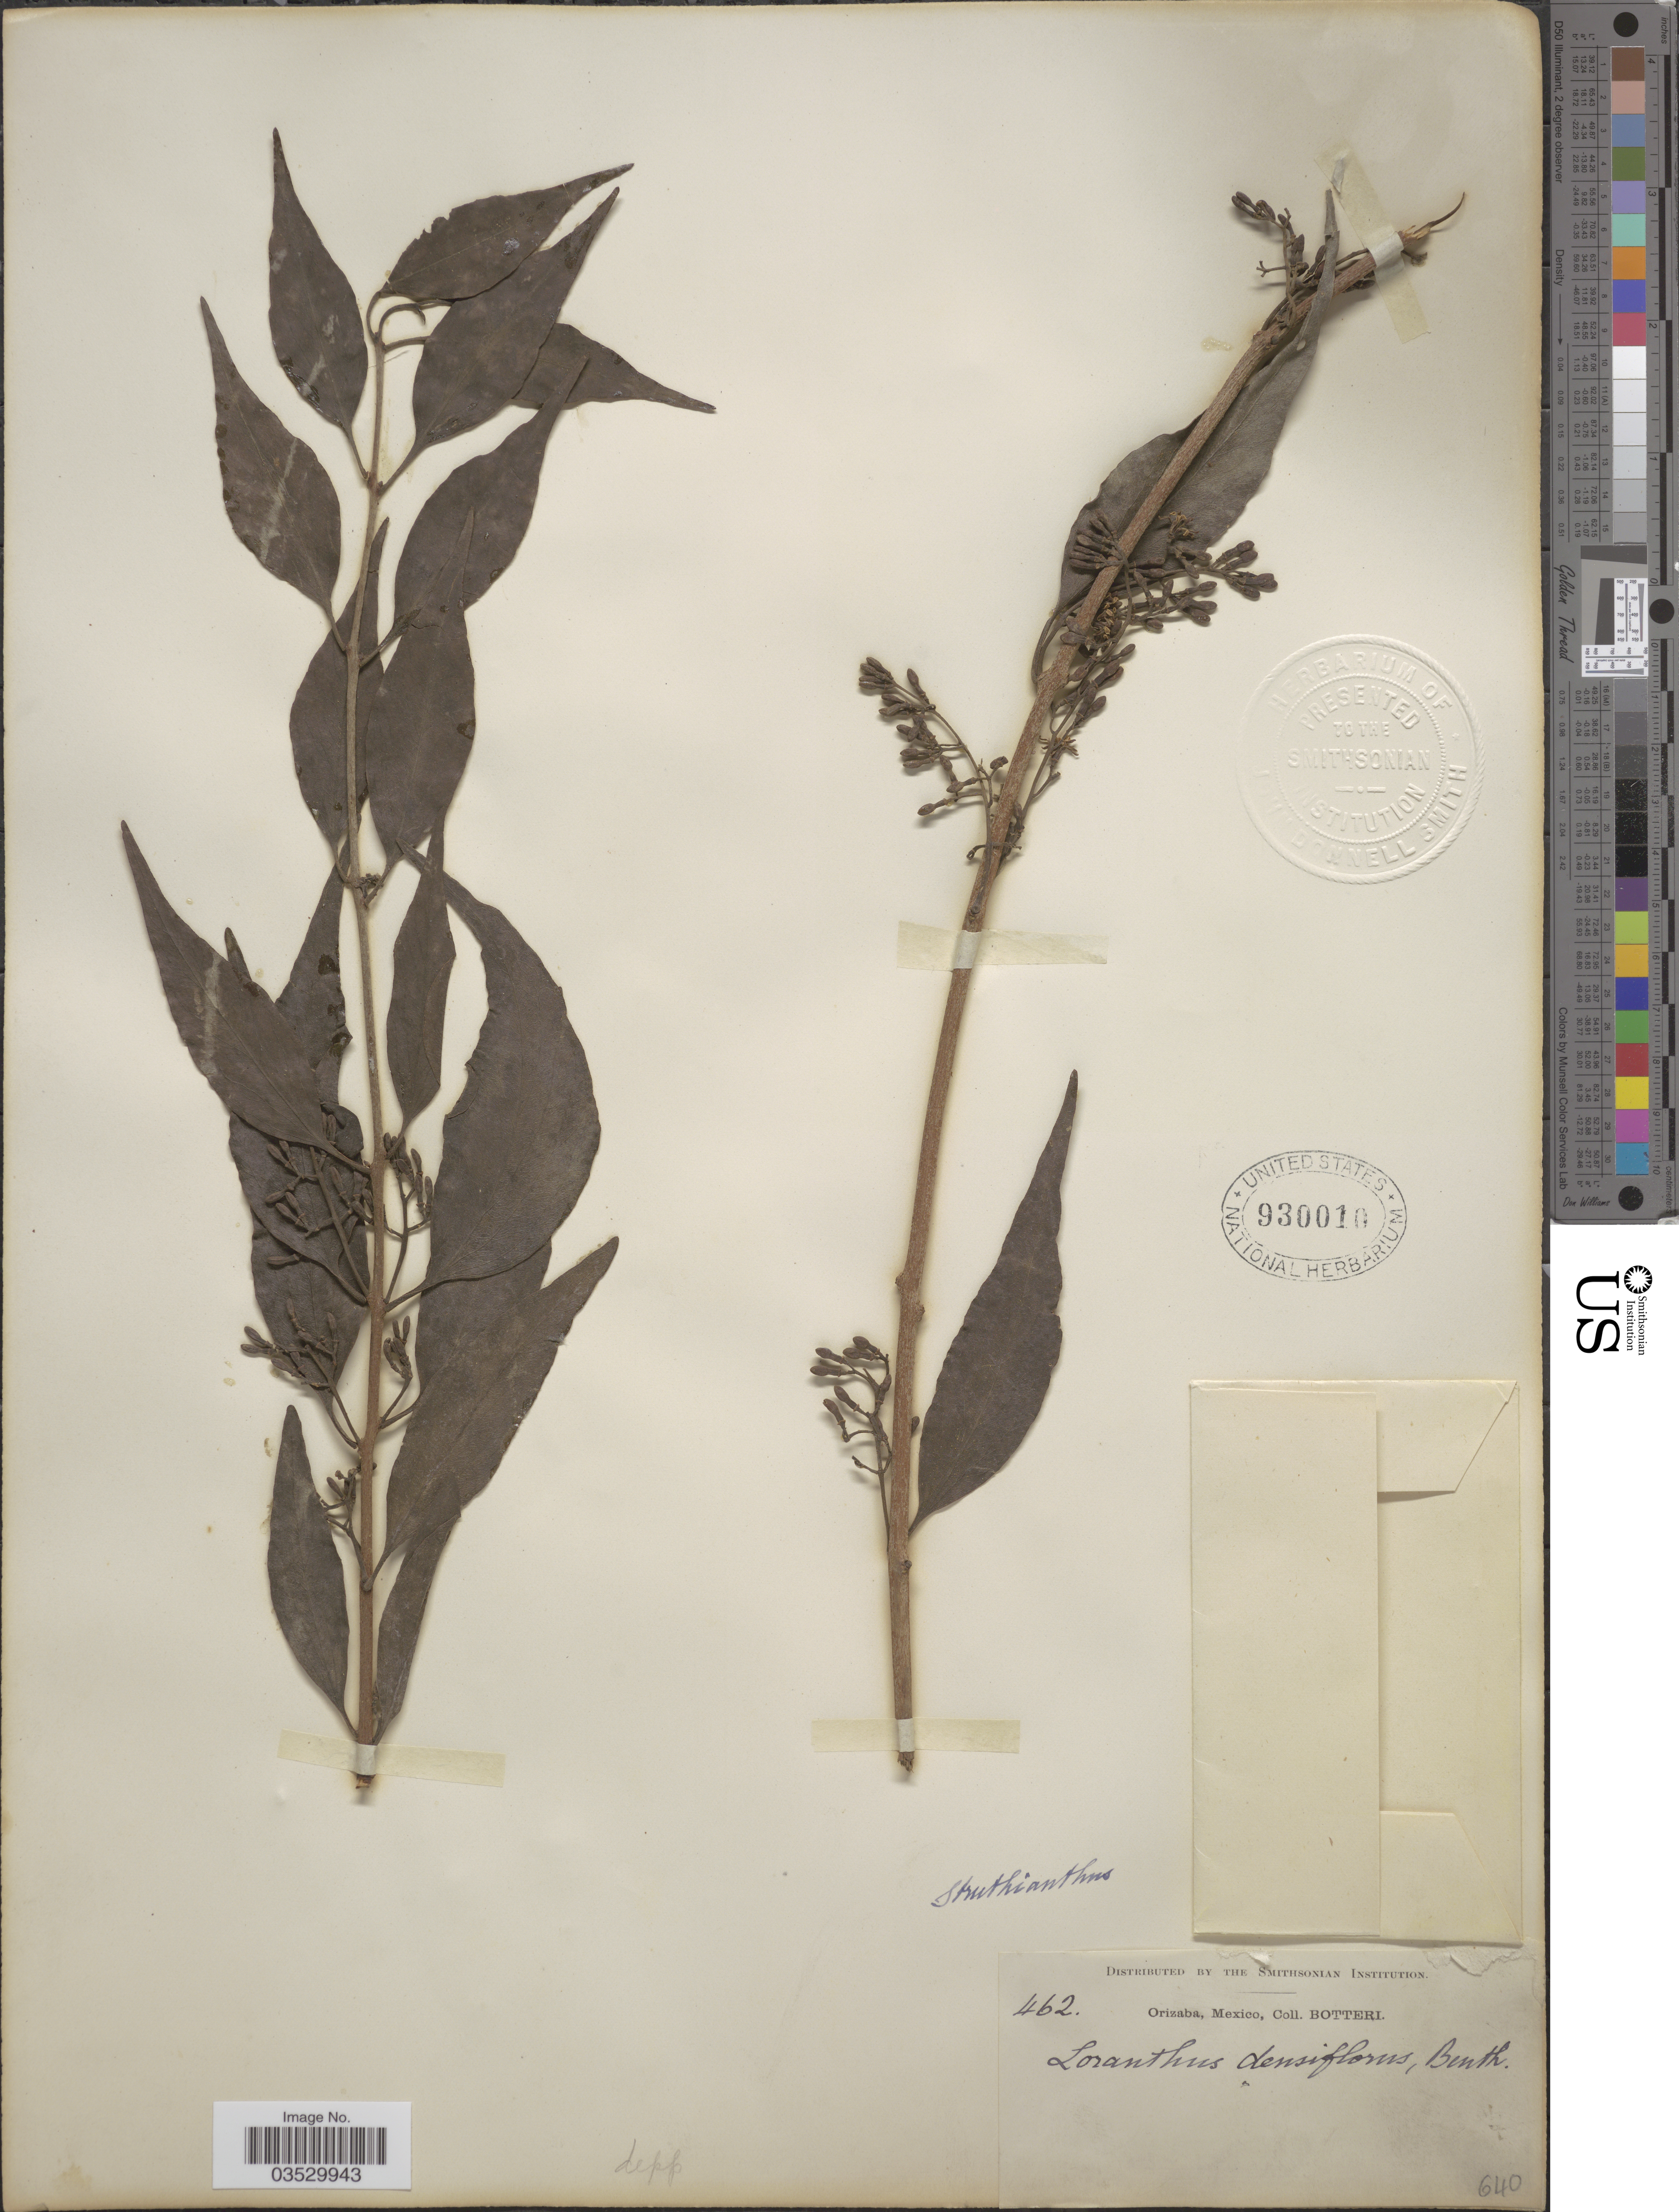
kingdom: Plantae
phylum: Tracheophyta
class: Magnoliopsida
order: Santalales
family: Loranthaceae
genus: Struthanthus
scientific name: Struthanthus densiflorus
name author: (Benth.) Standl.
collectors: -. Botteri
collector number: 462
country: Mexico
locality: Orizaba.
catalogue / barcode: US 930010